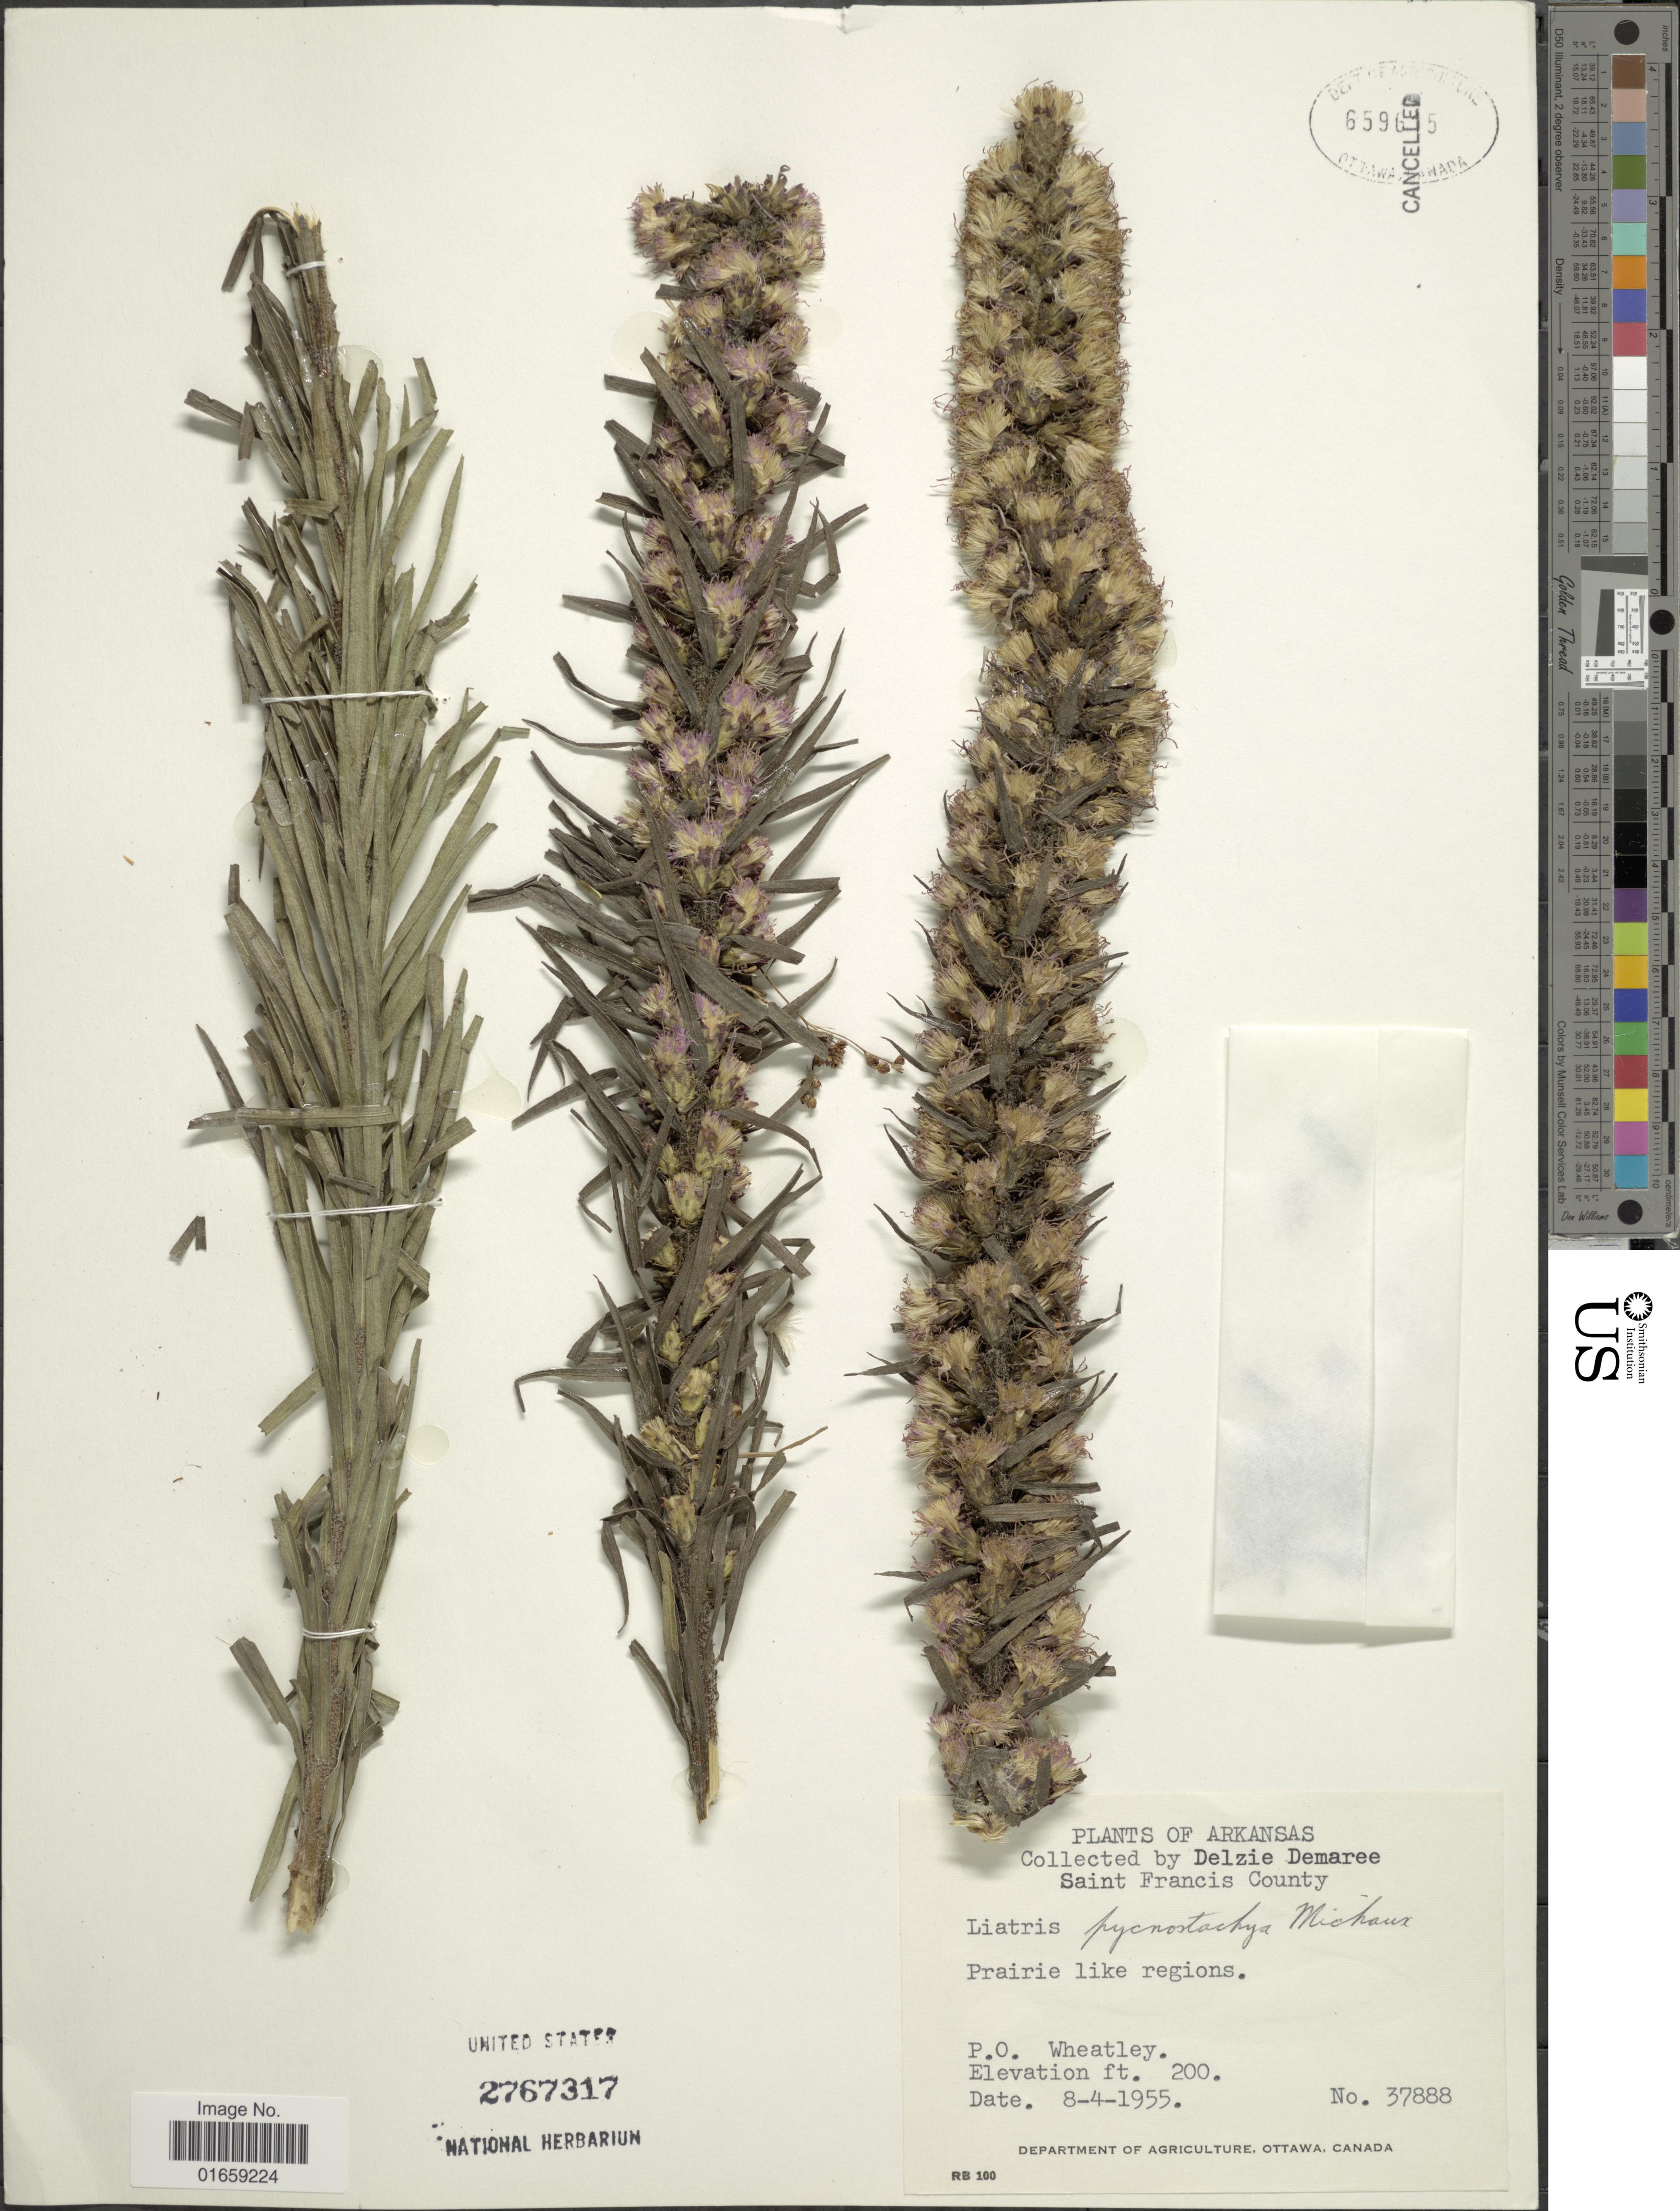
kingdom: Plantae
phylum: Tracheophyta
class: Magnoliopsida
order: Asterales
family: Asteraceae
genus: Liatris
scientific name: Liatris pycnostachya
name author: Michx.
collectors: D. Demaree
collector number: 37888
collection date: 1955-08-04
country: United States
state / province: Arkansas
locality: Saint Francis County, prairie like regions, p. O. Wheatley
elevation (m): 61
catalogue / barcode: US 2767317